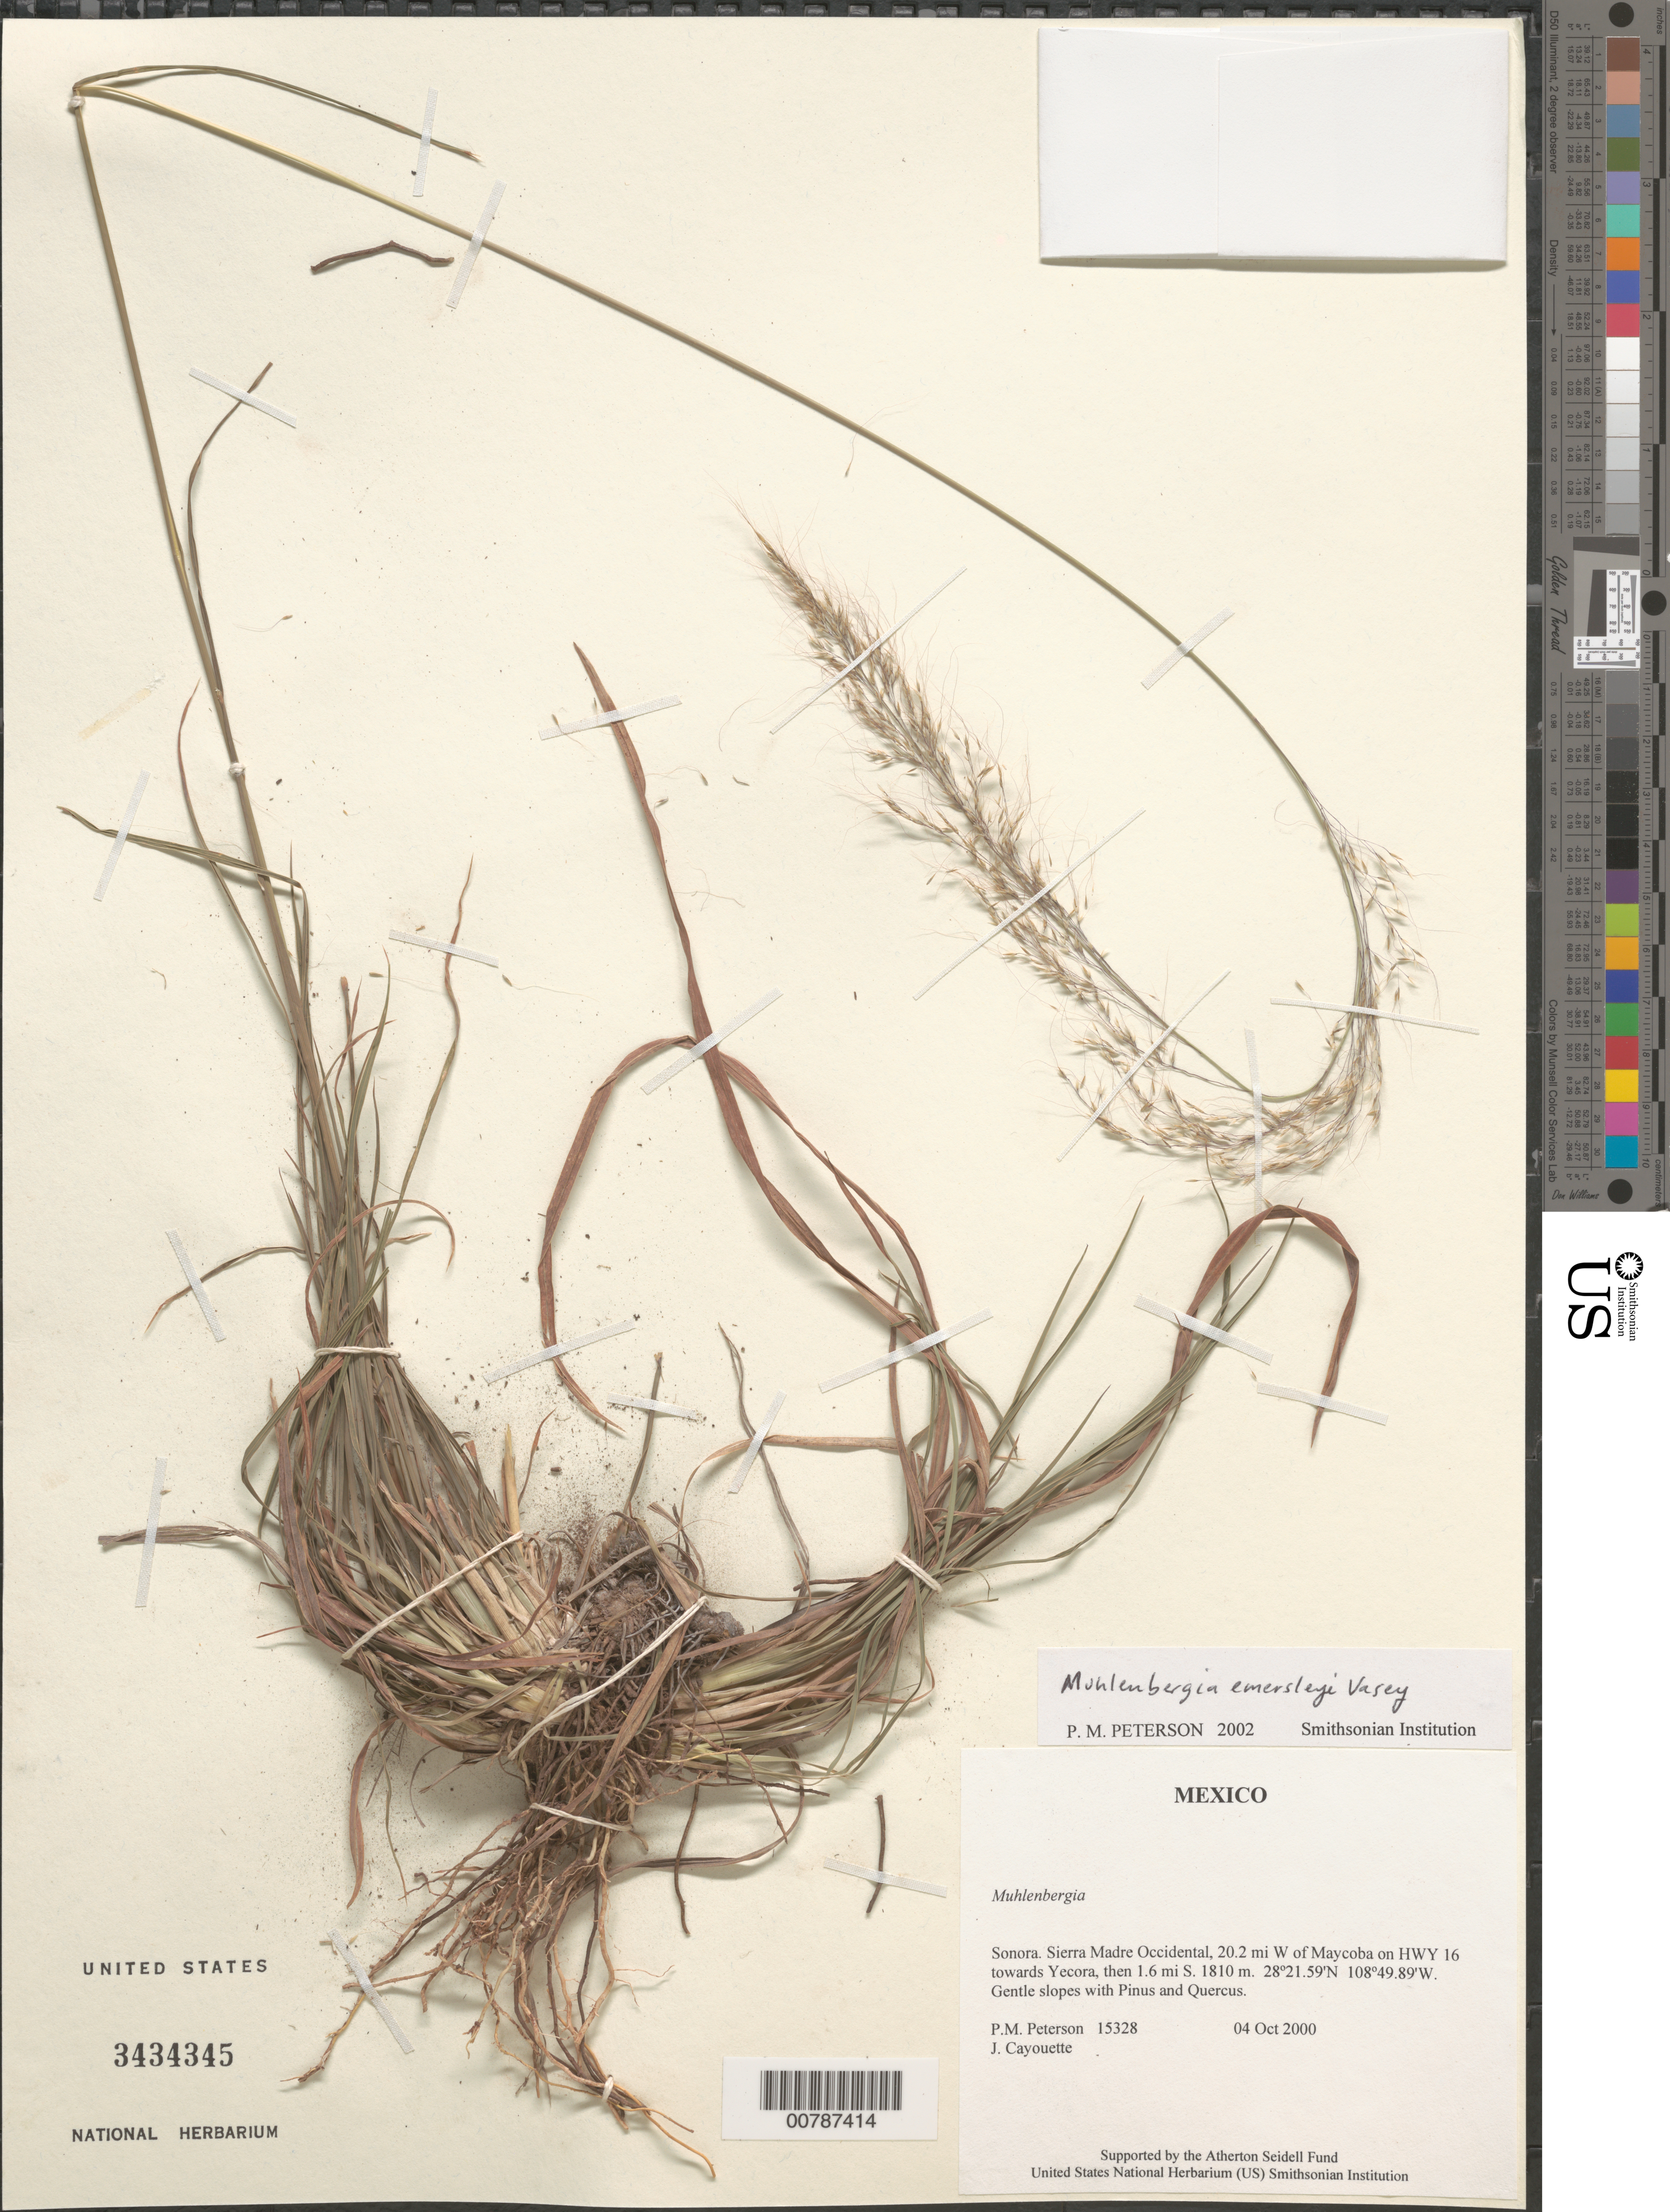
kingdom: Plantae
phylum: Tracheophyta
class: Liliopsida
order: Poales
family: Poaceae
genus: Muhlenbergia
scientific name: Muhlenbergia emersleyi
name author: Vasey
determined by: Peterson, Paul M., (BOT), Smithsonian Institution - National Museum of Natural History (UNITED STATES)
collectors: P. M. Peterson & J. Cayouette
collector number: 15328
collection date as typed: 04 Oct 2000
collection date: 2000-10-04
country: Mexico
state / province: Sonora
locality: Sierra Madre Occidental, 20.2 mi W of Maycoba on HWY 16 towards Yecora, then 1.6 mi S.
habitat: Gentle slopes with Pinus and Quercus.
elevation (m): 1810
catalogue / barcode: US 3434345